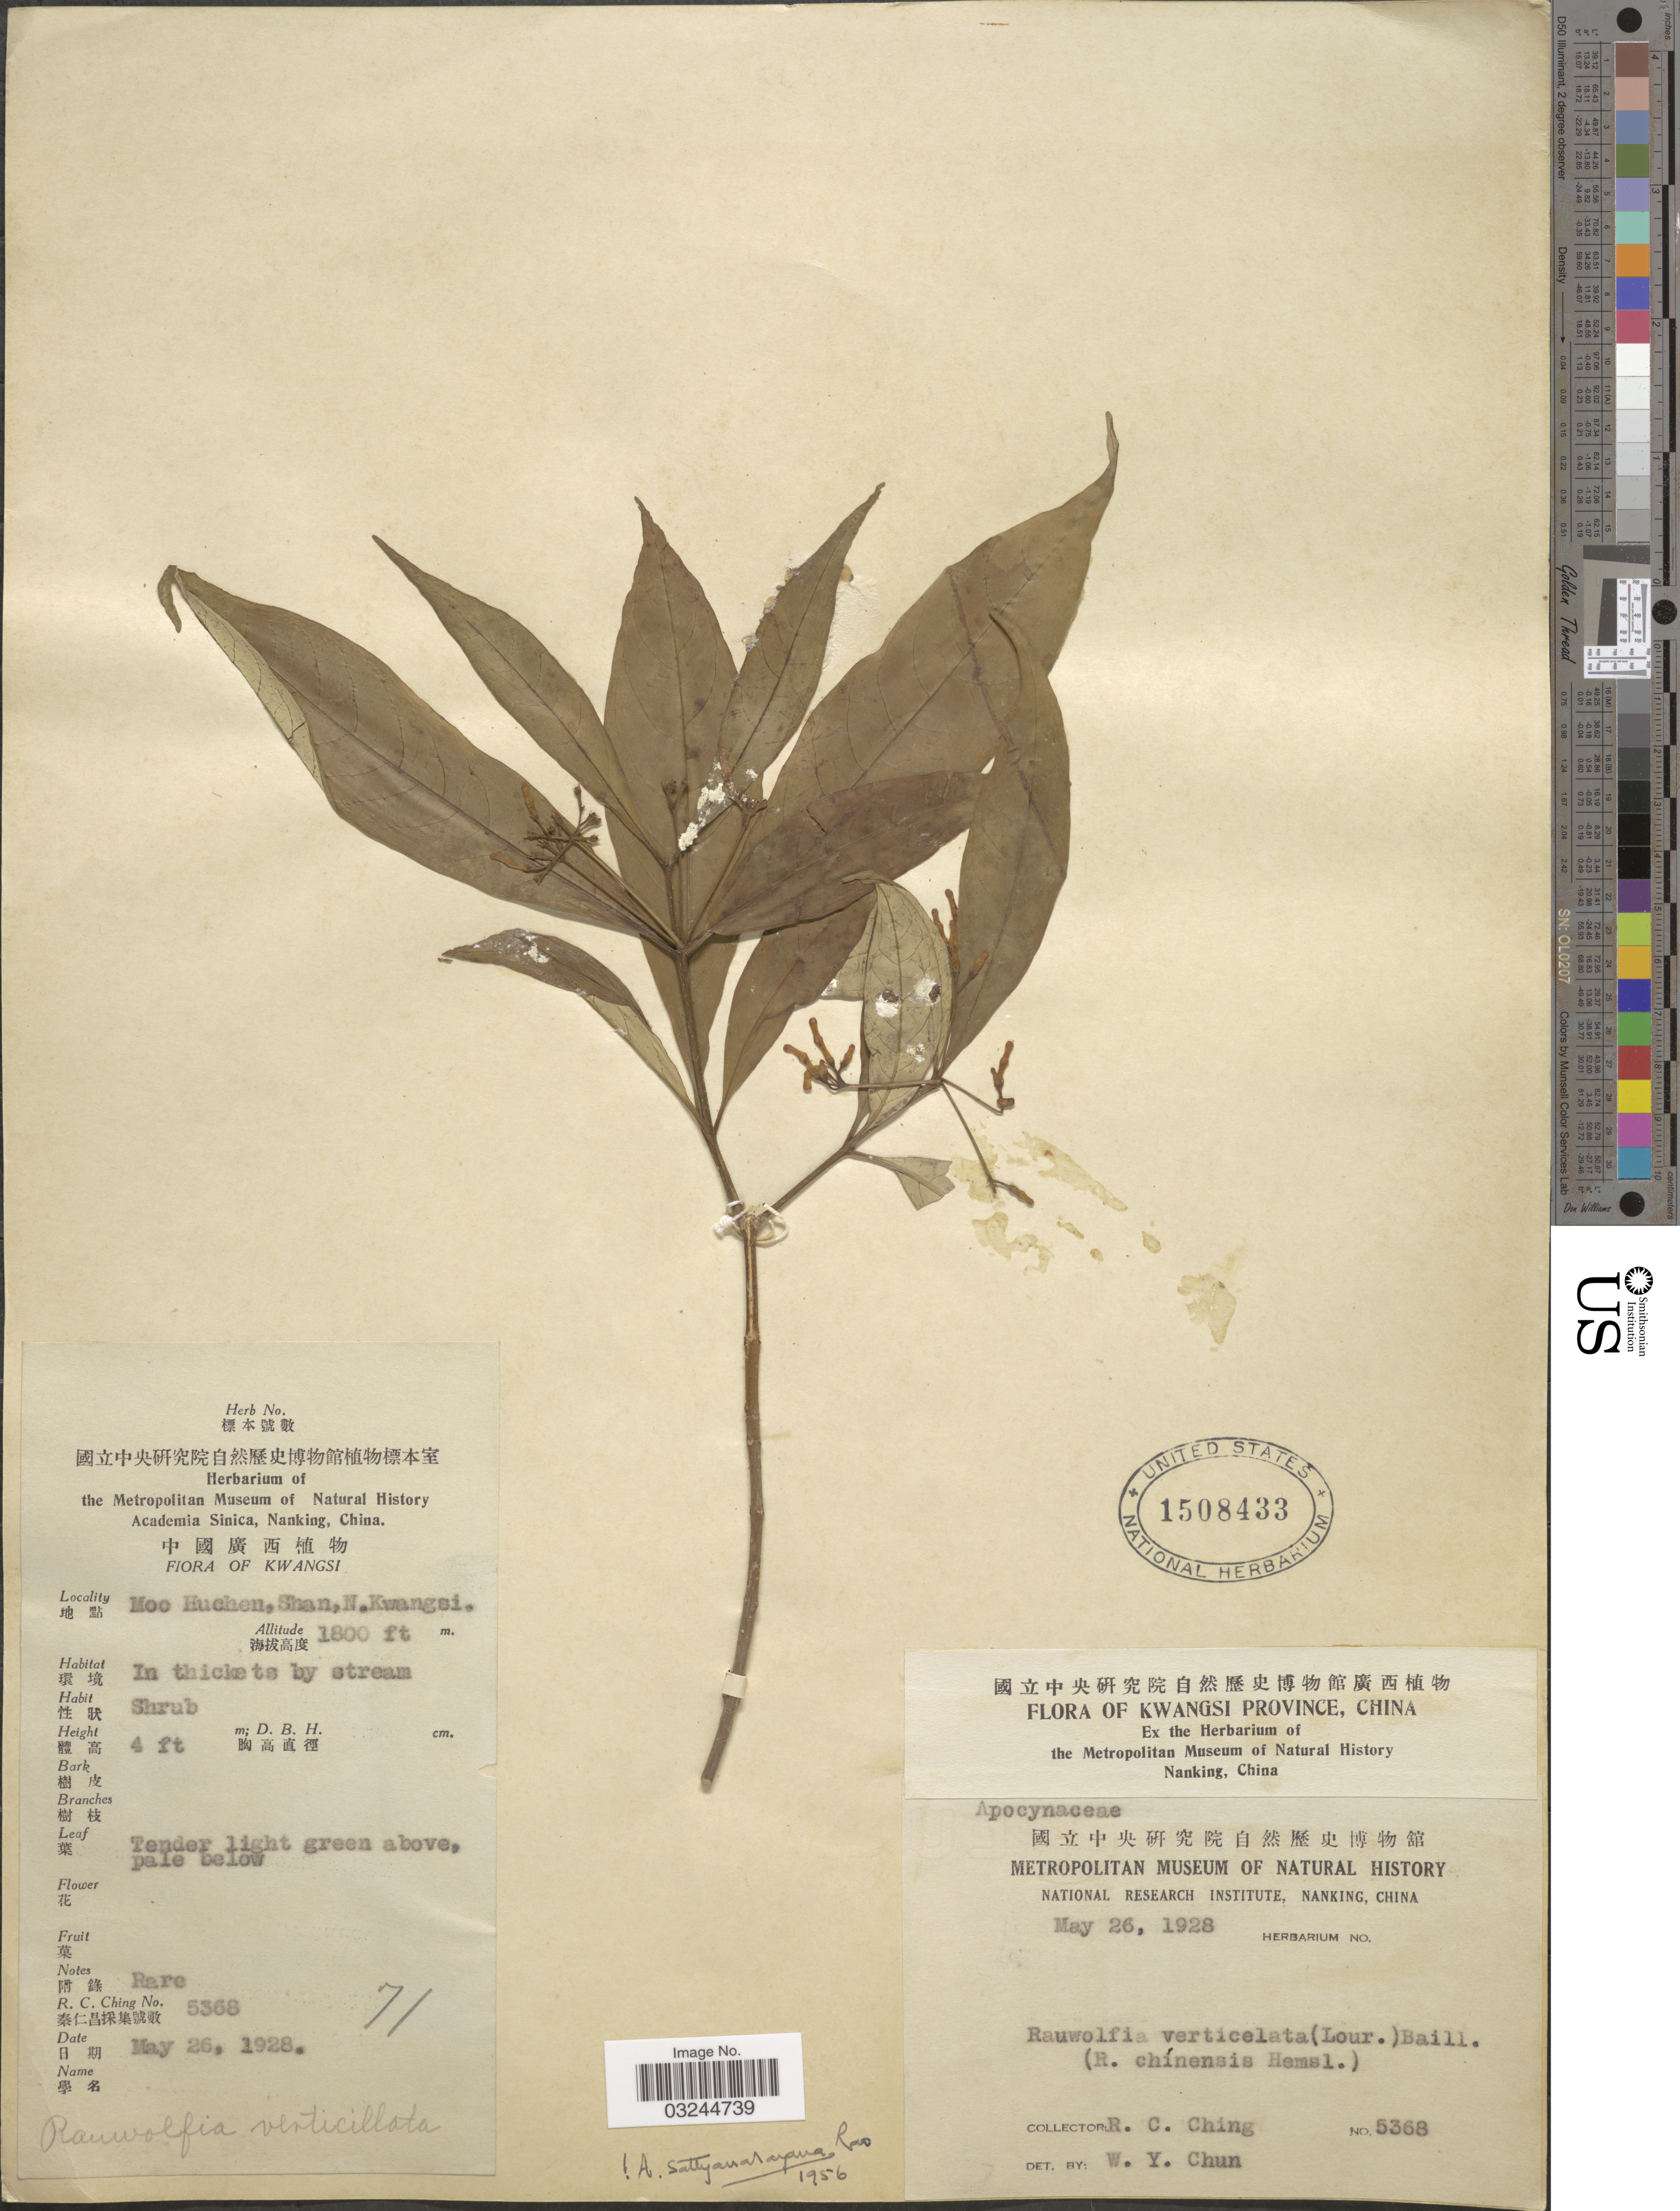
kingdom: Plantae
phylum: Tracheophyta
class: Magnoliopsida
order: Gentianales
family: Apocynaceae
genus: Rauvolfia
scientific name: Rauvolfia verticillata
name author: (Lour.) Baill.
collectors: R. C. Ching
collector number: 5368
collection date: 1928-05-26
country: China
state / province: Guangxi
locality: Kwangsi. Moo Huchen, Shan, N. Kwangsi.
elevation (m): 549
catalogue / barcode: US 1508433